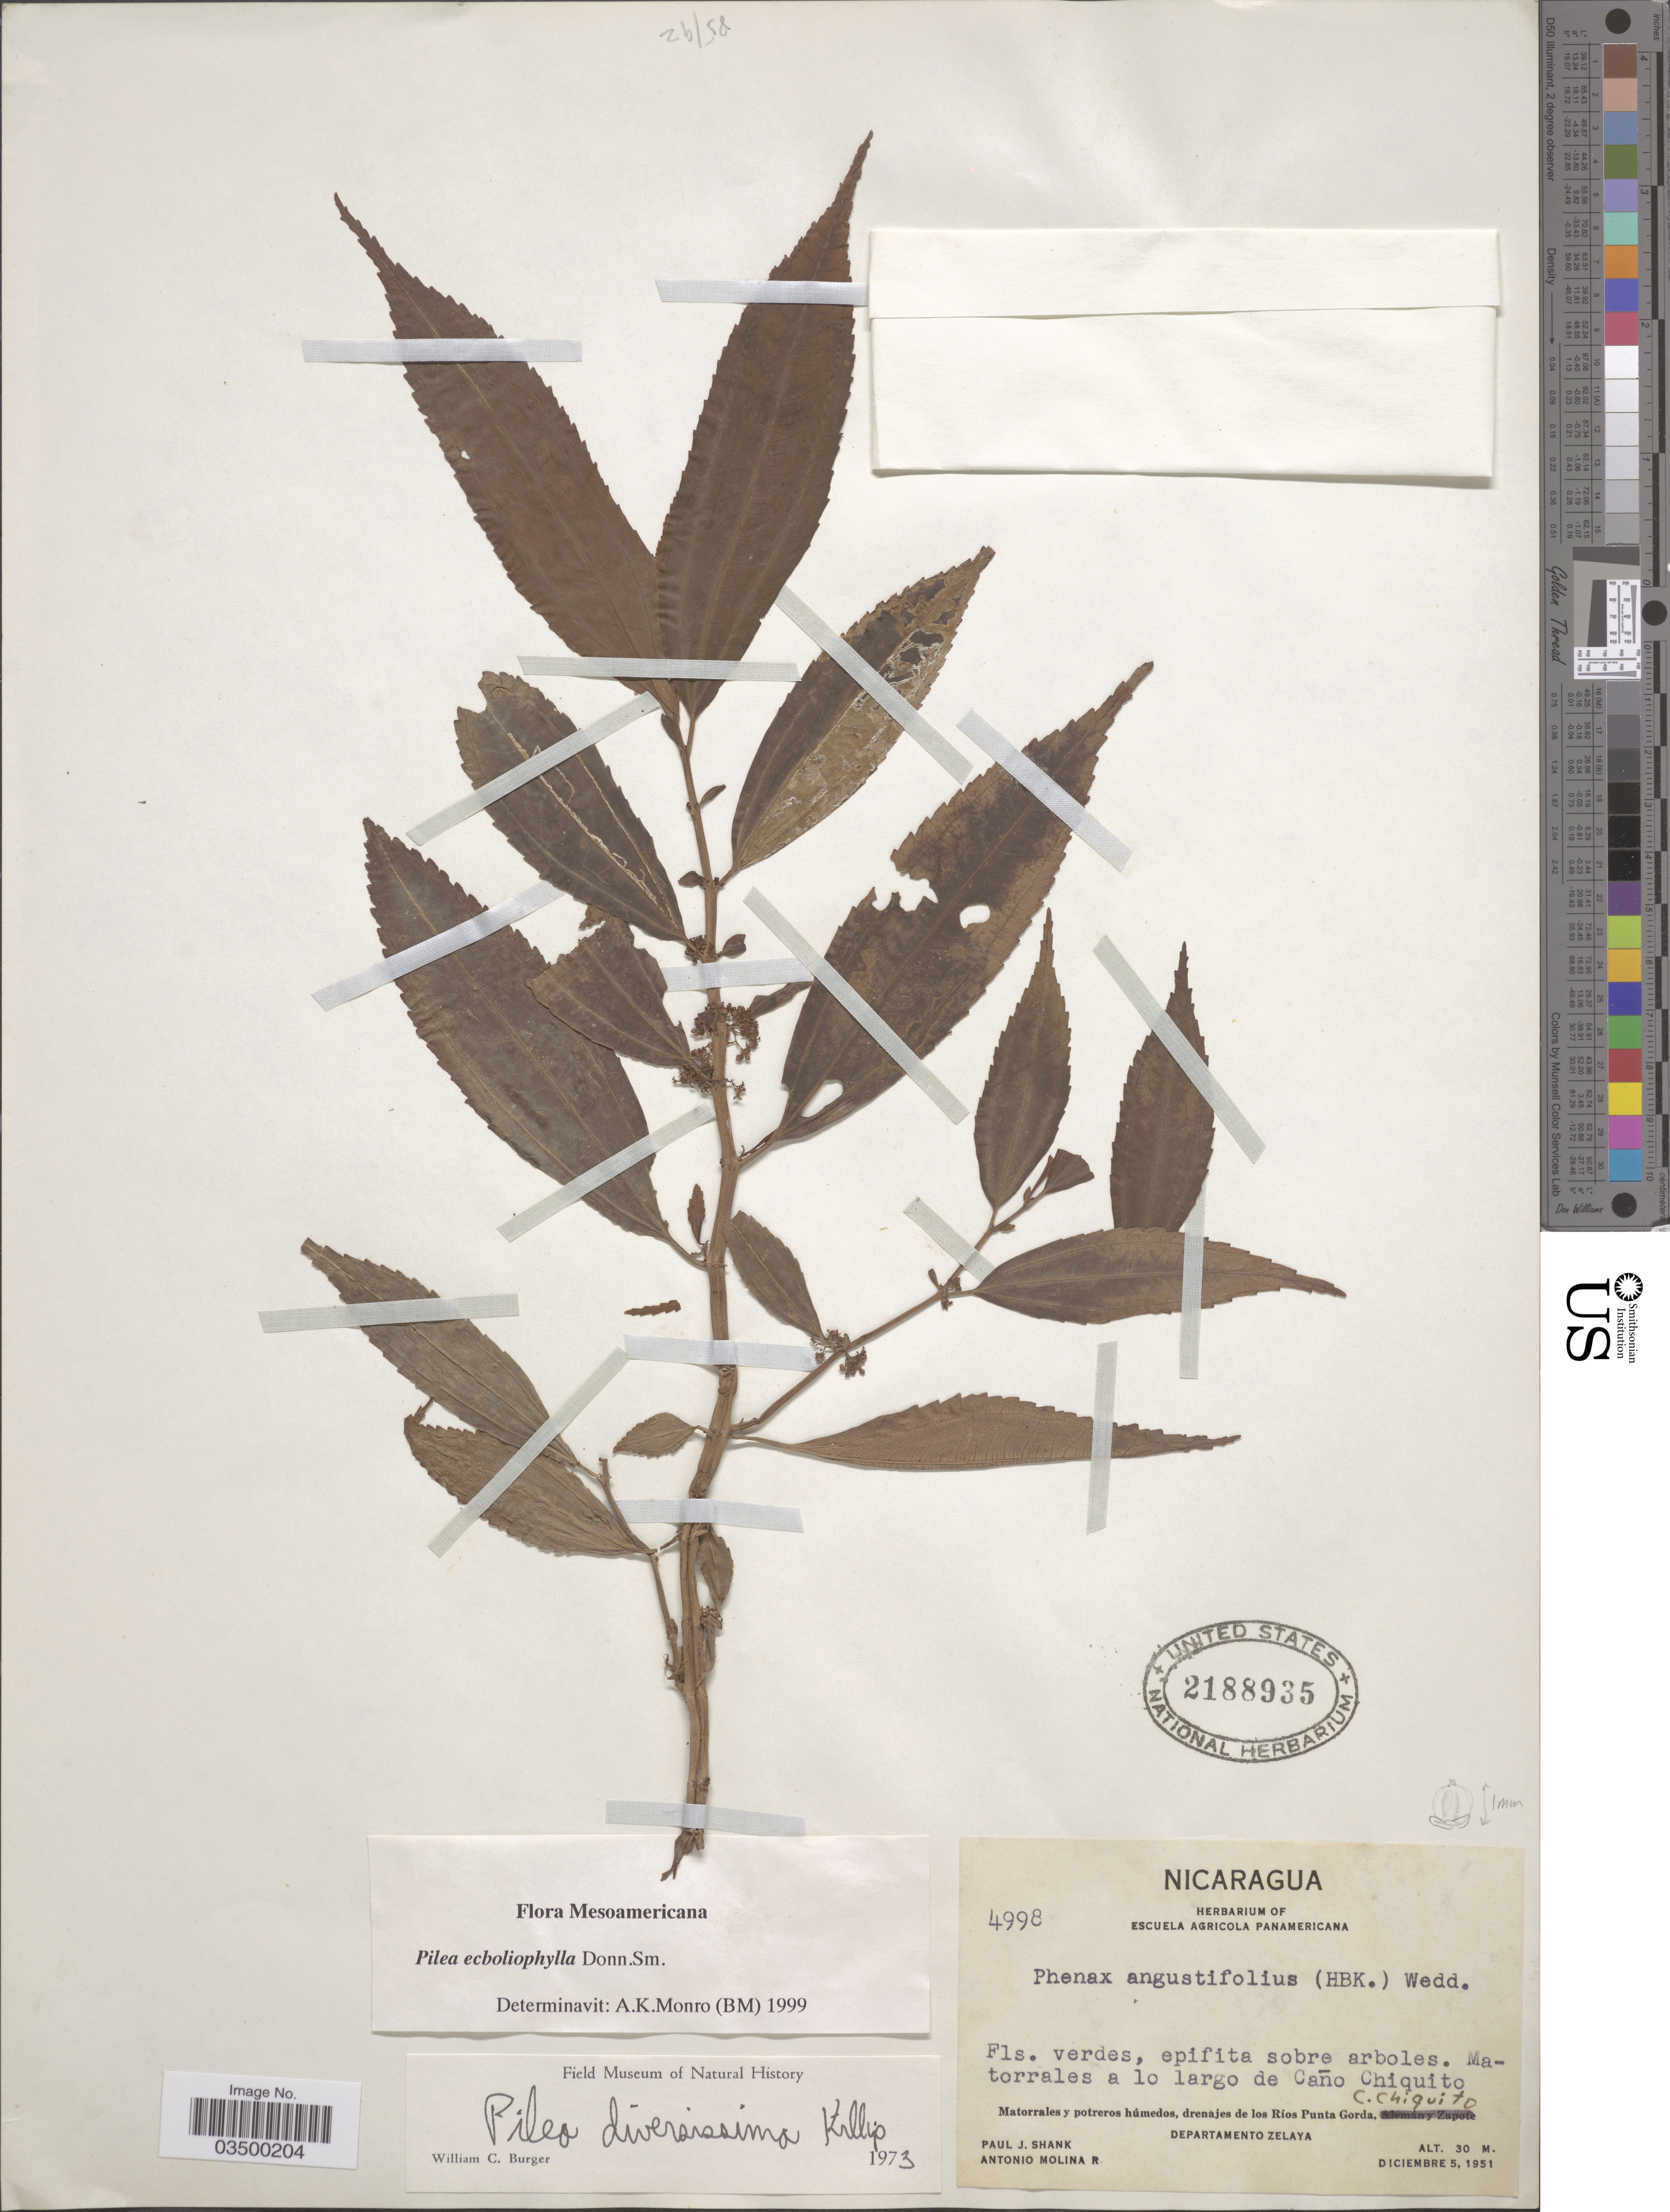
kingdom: Plantae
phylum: Tracheophyta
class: Magnoliopsida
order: Rosales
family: Urticaceae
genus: Pilea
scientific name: Pilea ecbolophylla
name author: Donn. Sm.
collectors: P. J. Shank & A. Molina R.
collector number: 4998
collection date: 1951-12-05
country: Nicaragua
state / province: Atlántico Sur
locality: Matorrales a lo largo de Caño Chiquito. Matorrales y potrros, drenajes de los Ríos Punta Gorda, C. Chiquito. Departamento Zelaya.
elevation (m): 30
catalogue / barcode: US 2188935